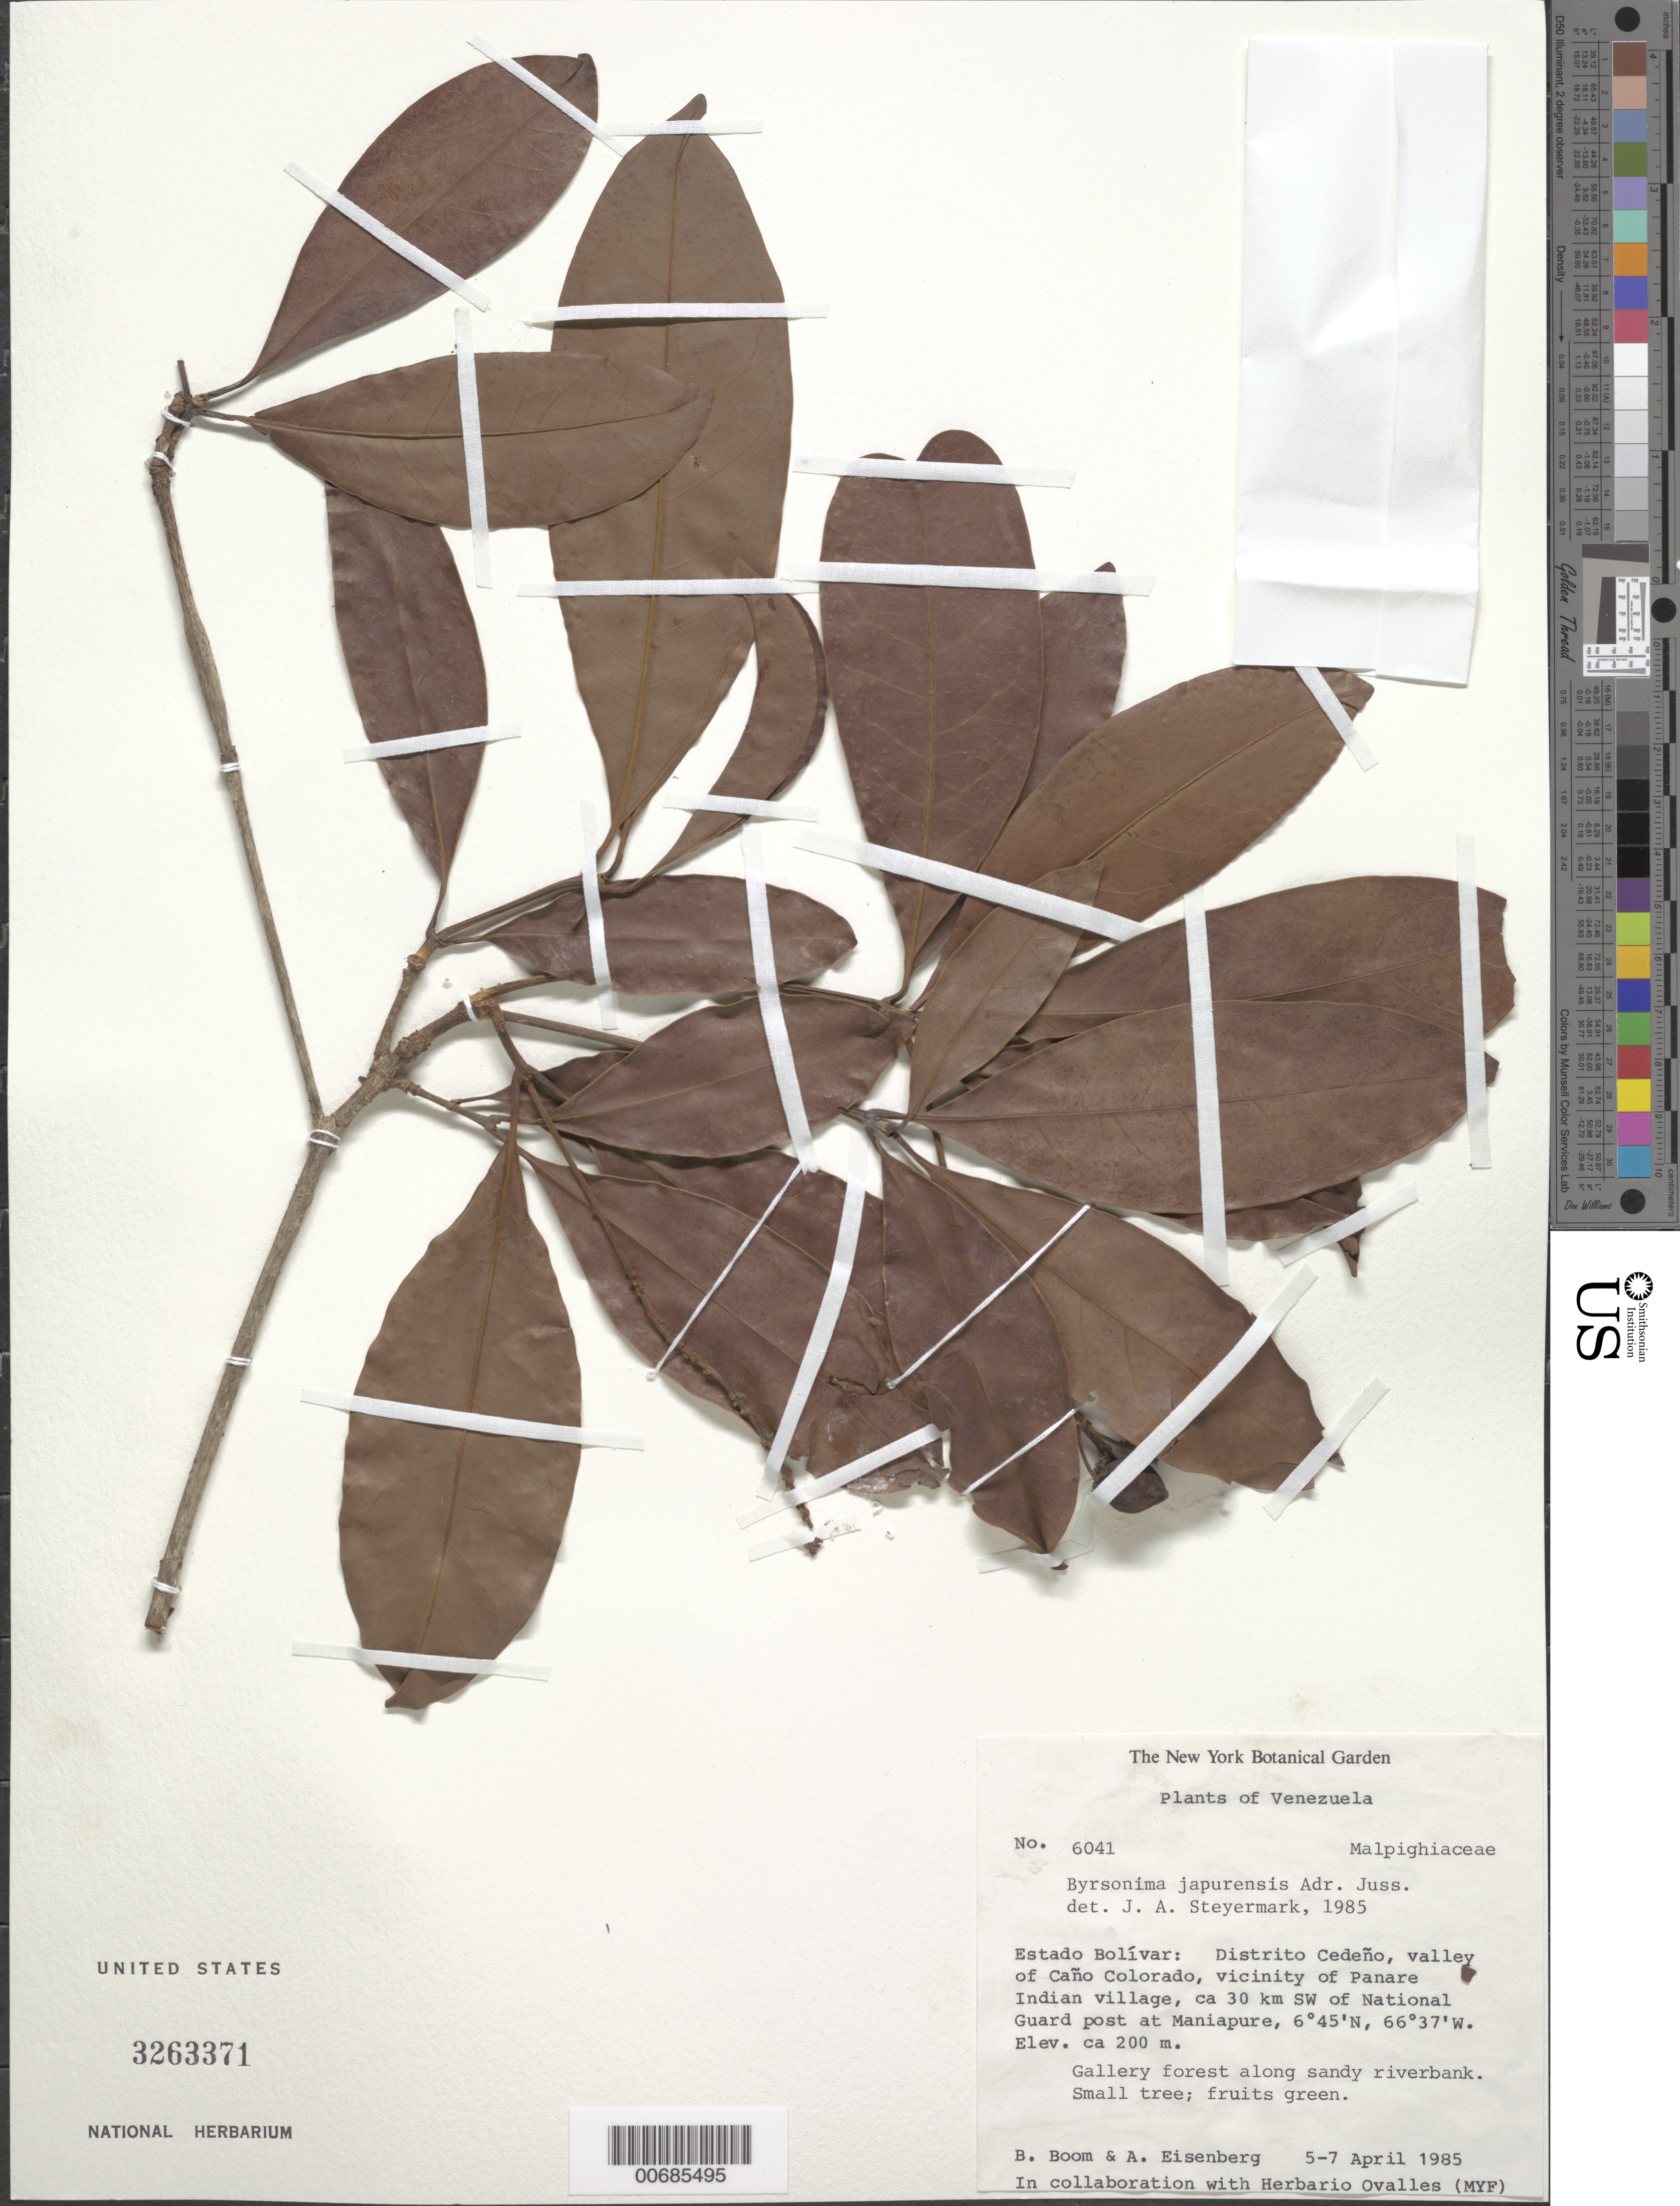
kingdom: Plantae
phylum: Tracheophyta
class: Magnoliopsida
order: Malpighiales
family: Malpighiaceae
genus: Byrsonima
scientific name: Byrsonima japurensis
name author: A. Juss.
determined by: Steyermark, Julian A., (VEN)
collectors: B. M. Boom & A. Eisenberg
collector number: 6041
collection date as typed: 5-Apr-85 to 7-Apr-85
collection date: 1985-04-05/1985-04-07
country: Venezuela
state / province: Bolívar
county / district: Cedeño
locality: Caño Colorado valley, Panare Indian village vic., ca 30 km SW of National Guard post at Maniapure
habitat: Gallery forest along sandy riverbank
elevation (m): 200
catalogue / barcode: US 3263371